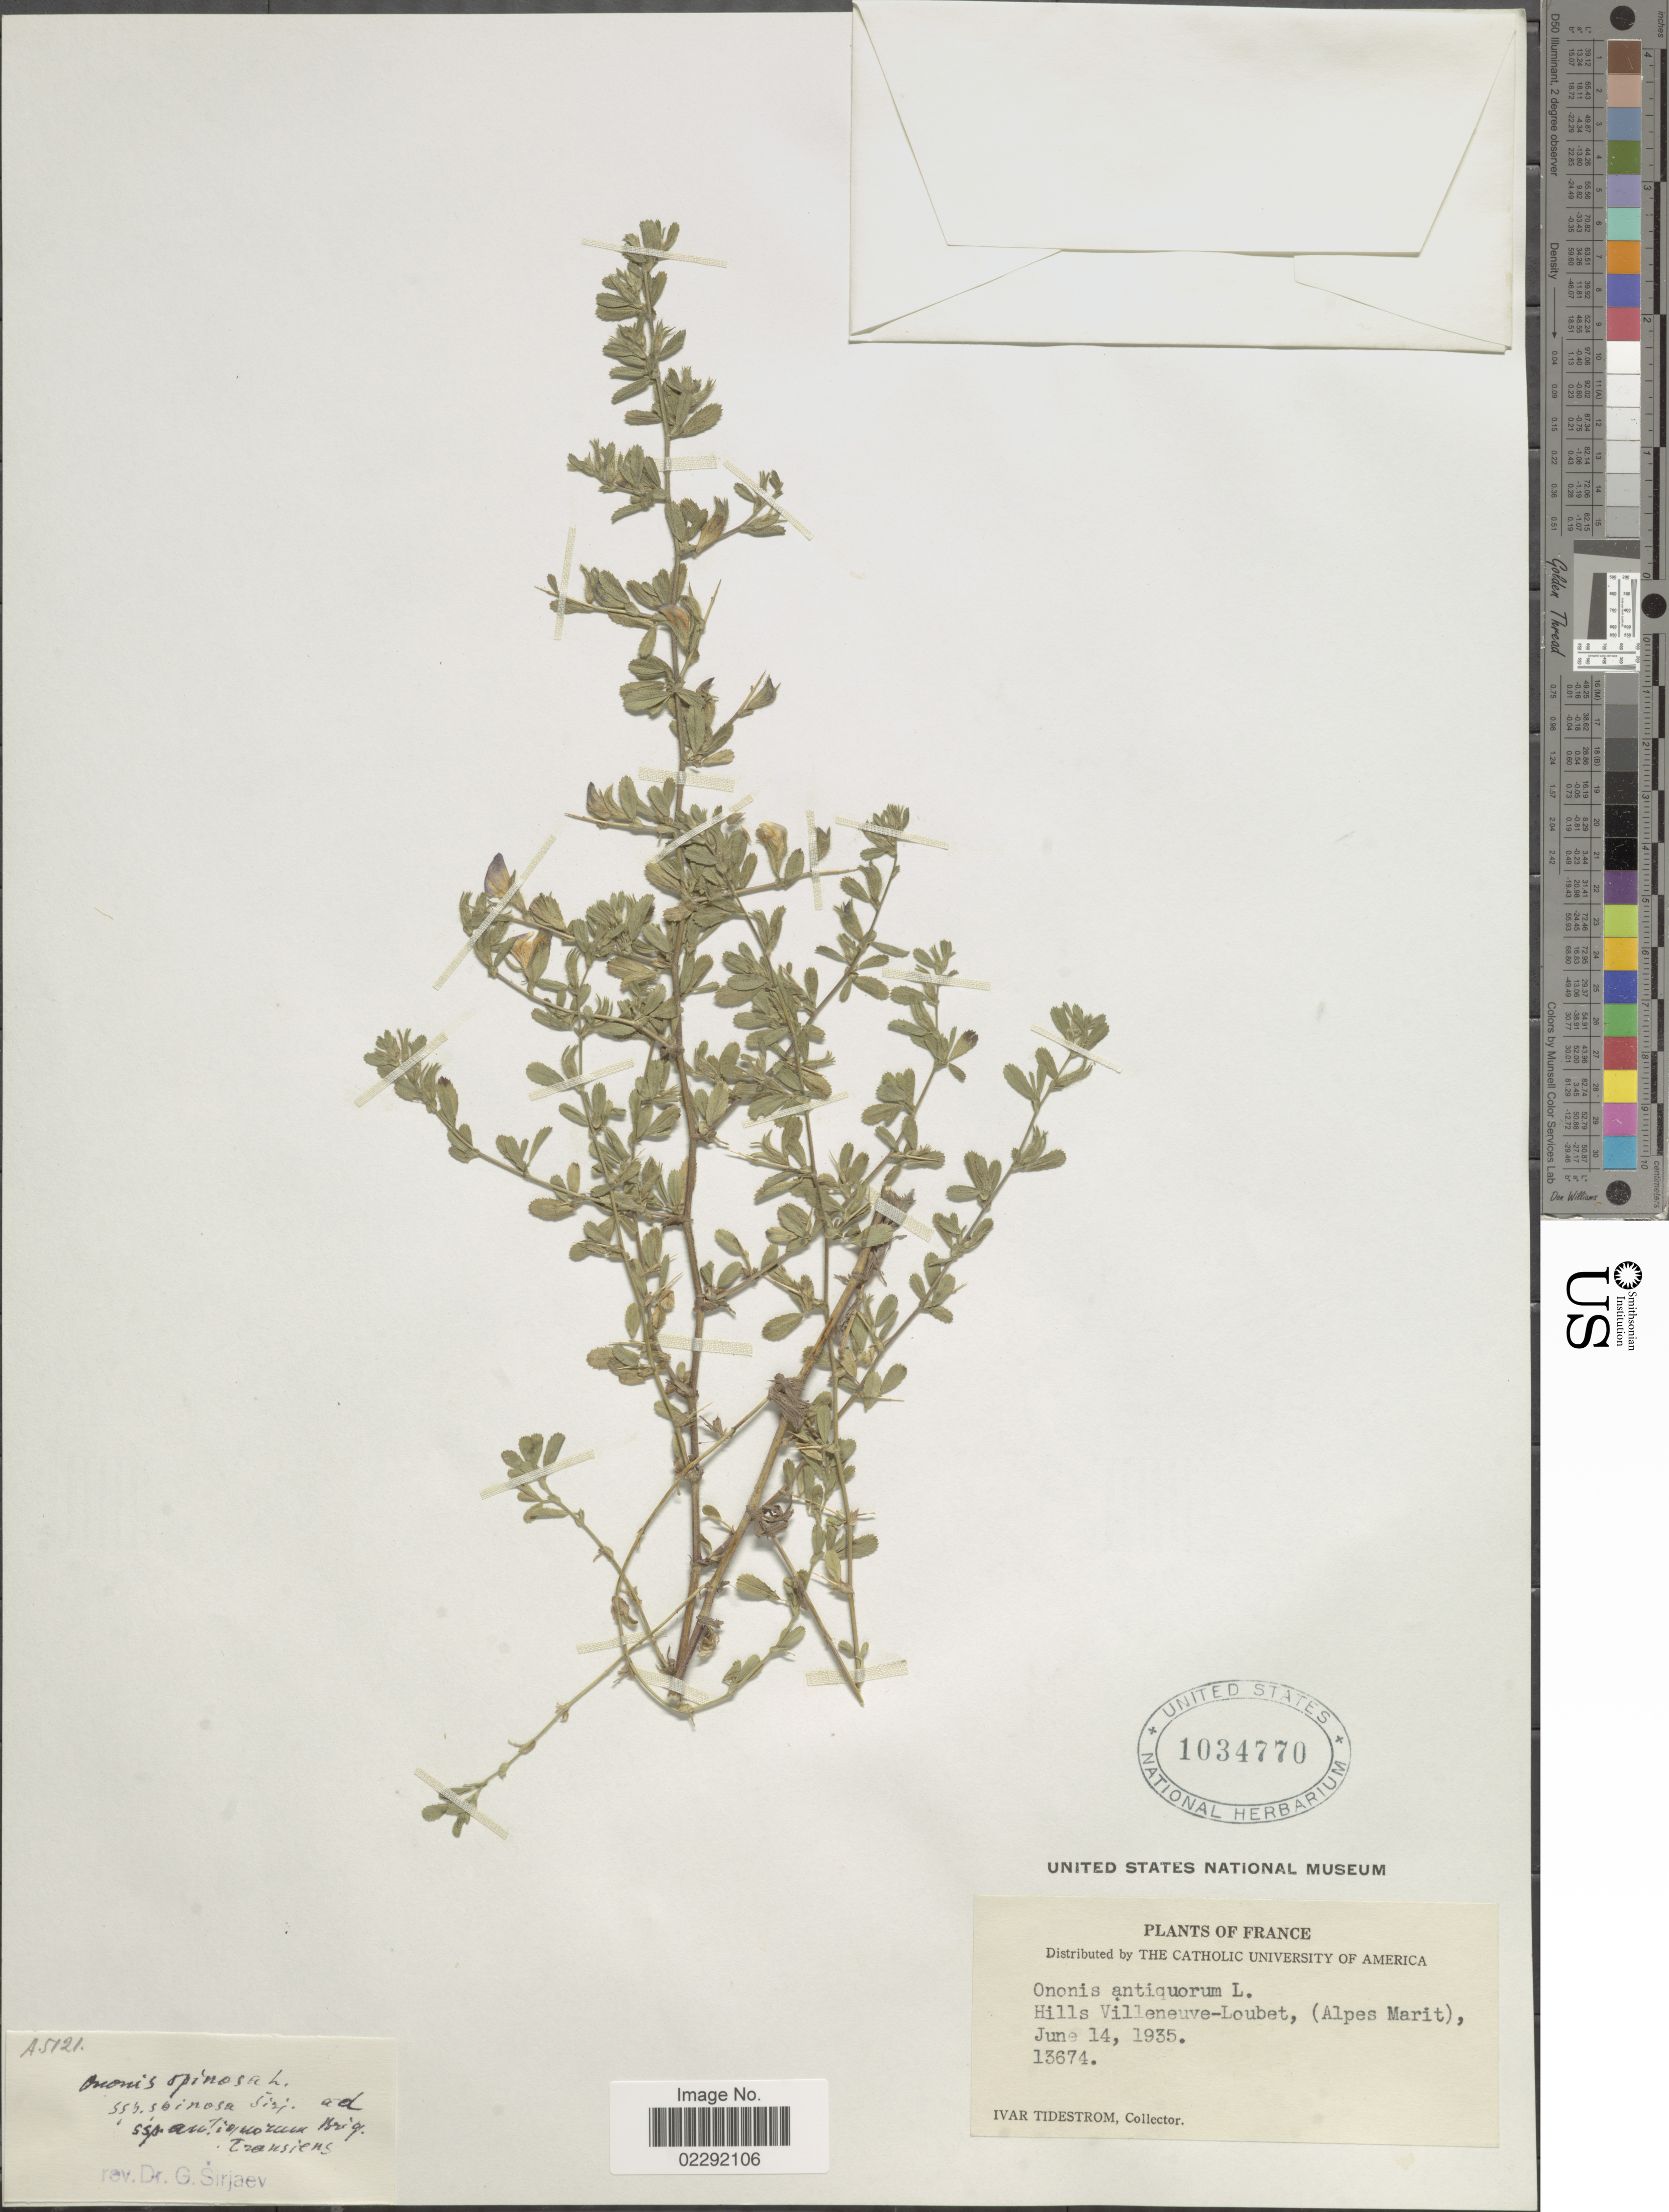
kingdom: Plantae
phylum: Tracheophyta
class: Magnoliopsida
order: Fabales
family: Fabaceae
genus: Ononis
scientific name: Ononis spinosa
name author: L.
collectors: I. F. Tidestrom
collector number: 13674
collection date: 1935-06-14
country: France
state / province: Provence-Alpes-Côte d'Azur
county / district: Alpes-Maritimes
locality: Hills Villeneuve-Loubet, (Alpes Marit).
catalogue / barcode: US 1034770